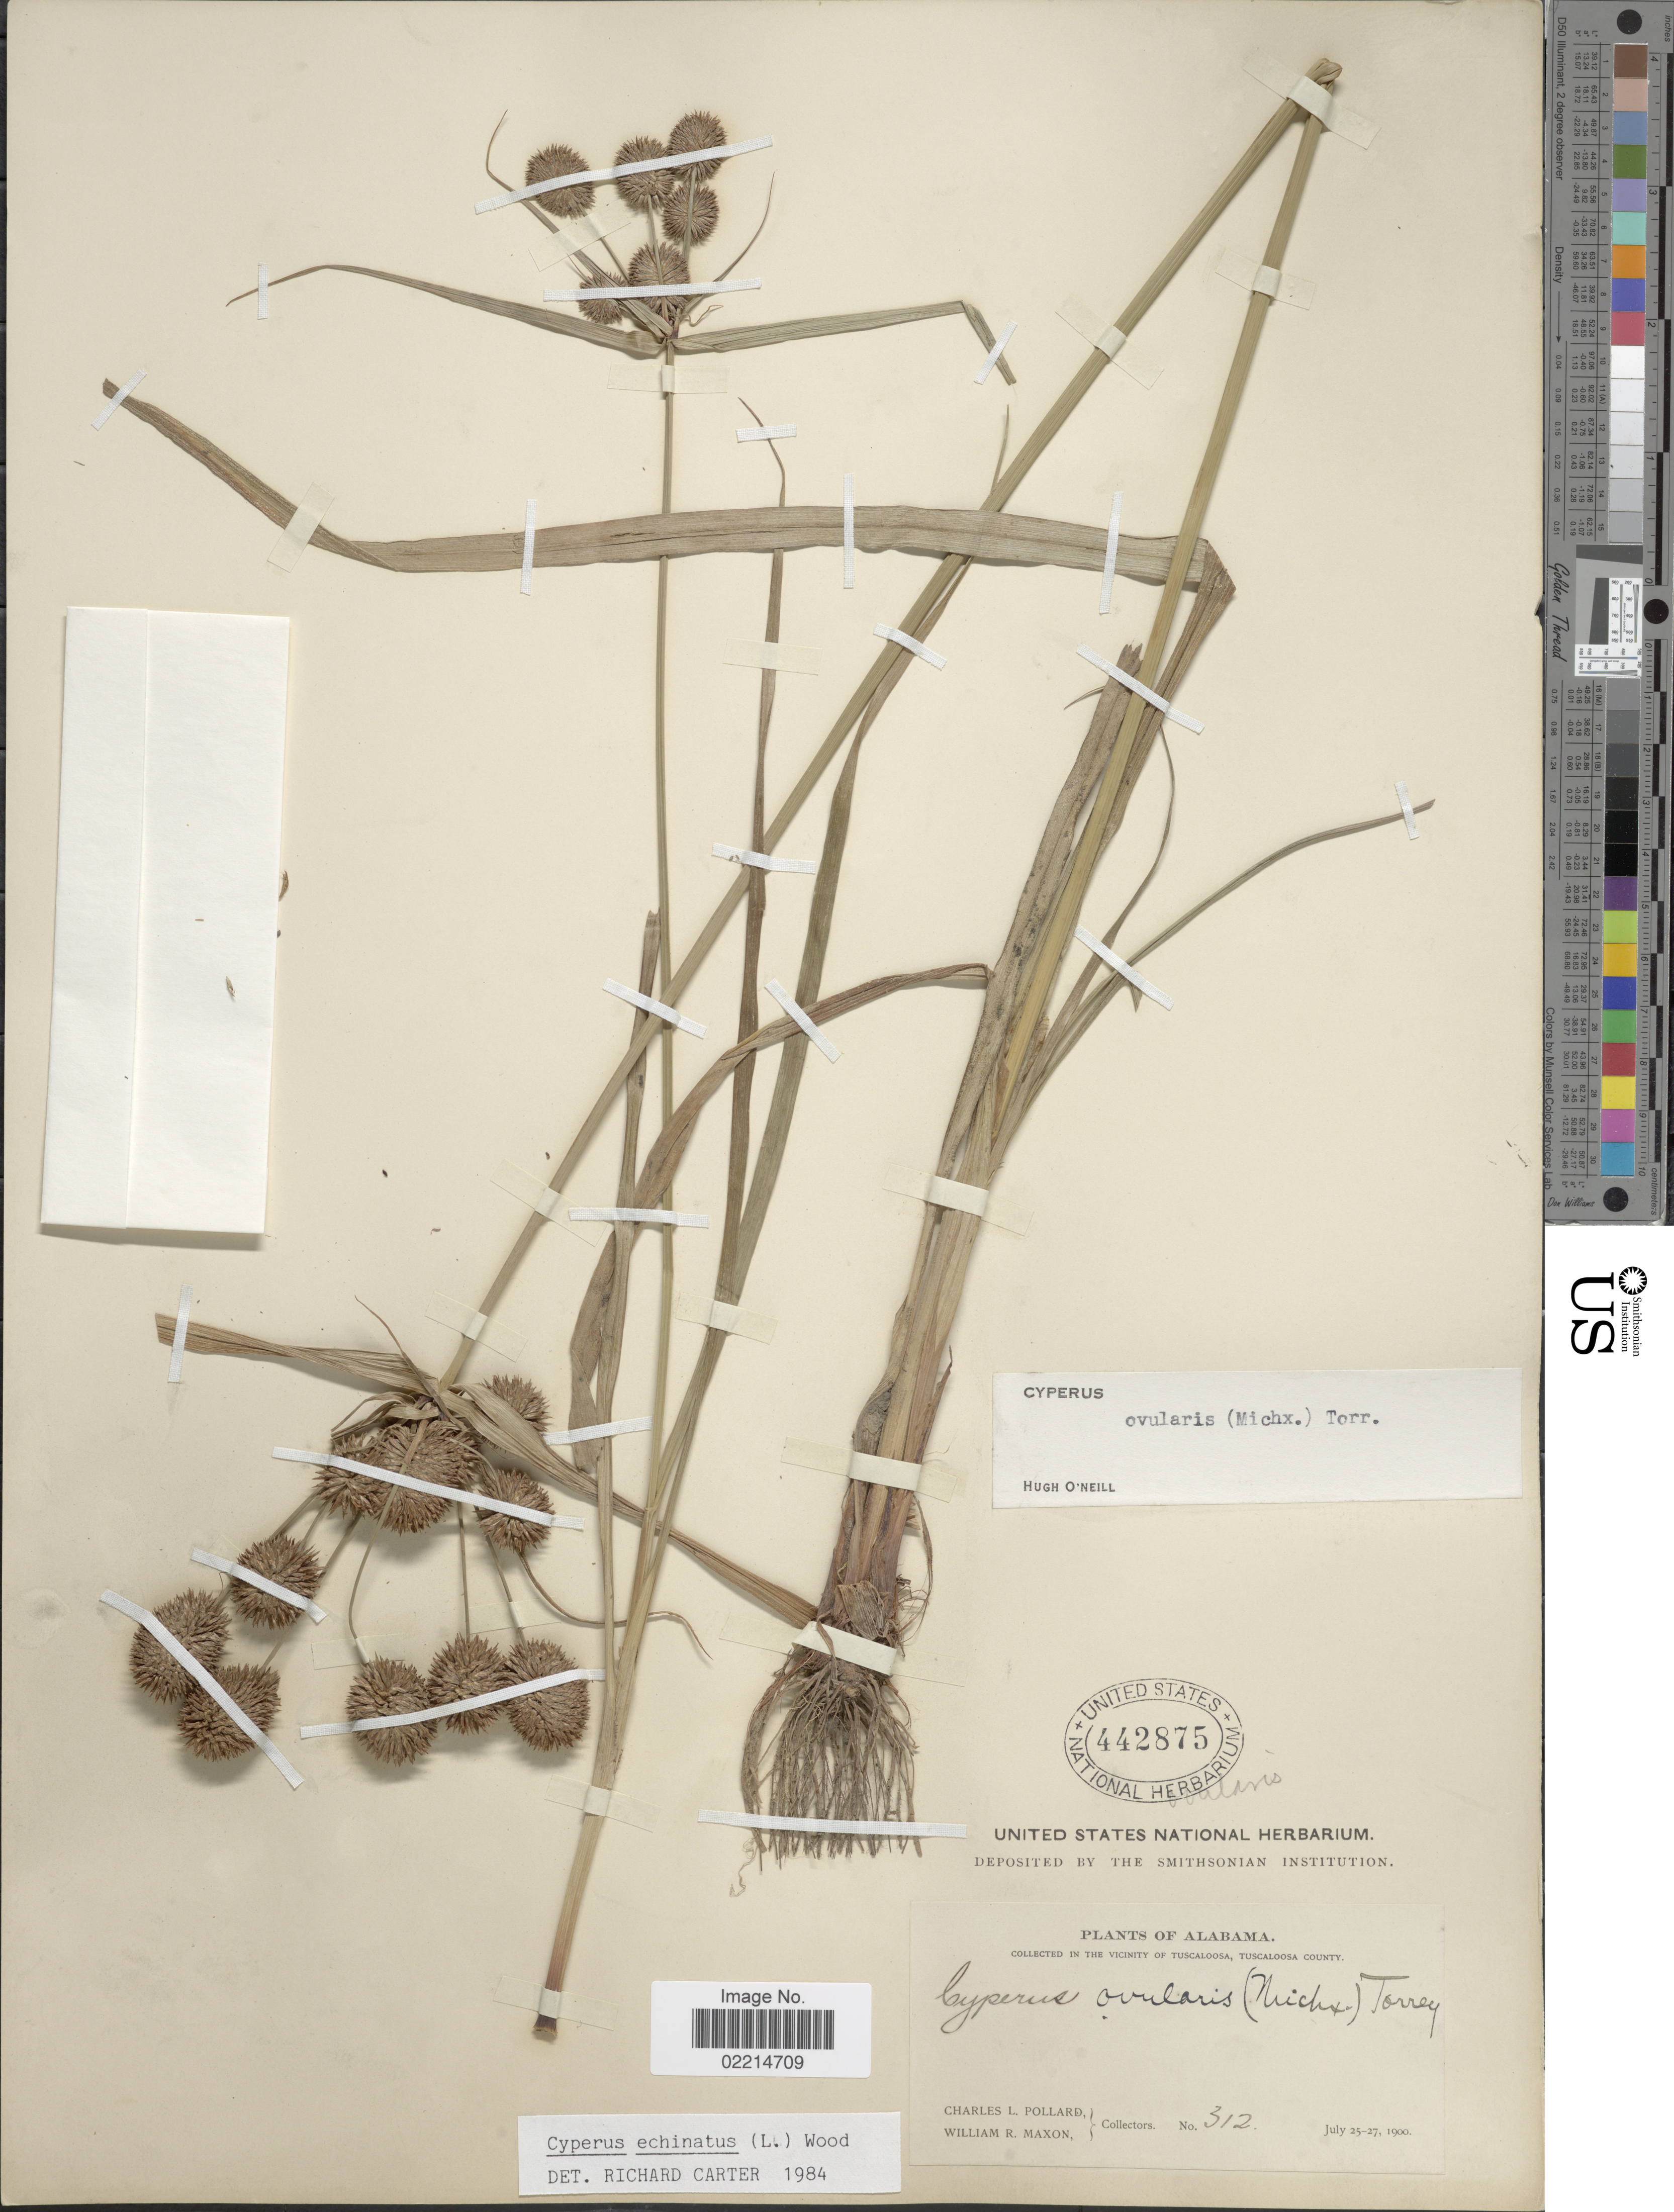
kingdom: Plantae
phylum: Tracheophyta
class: Liliopsida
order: Poales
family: Cyperaceae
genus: Cyperus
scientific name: Cyperus echinatus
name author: (L.) Alph. Wood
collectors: C. L. Pollard & W. R. Maxon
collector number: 312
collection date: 1900-07-25/1900-07-27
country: United States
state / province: Alabama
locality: In the Vicinity of Tuscaloosa, Tuscaloosa County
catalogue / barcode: US 442875